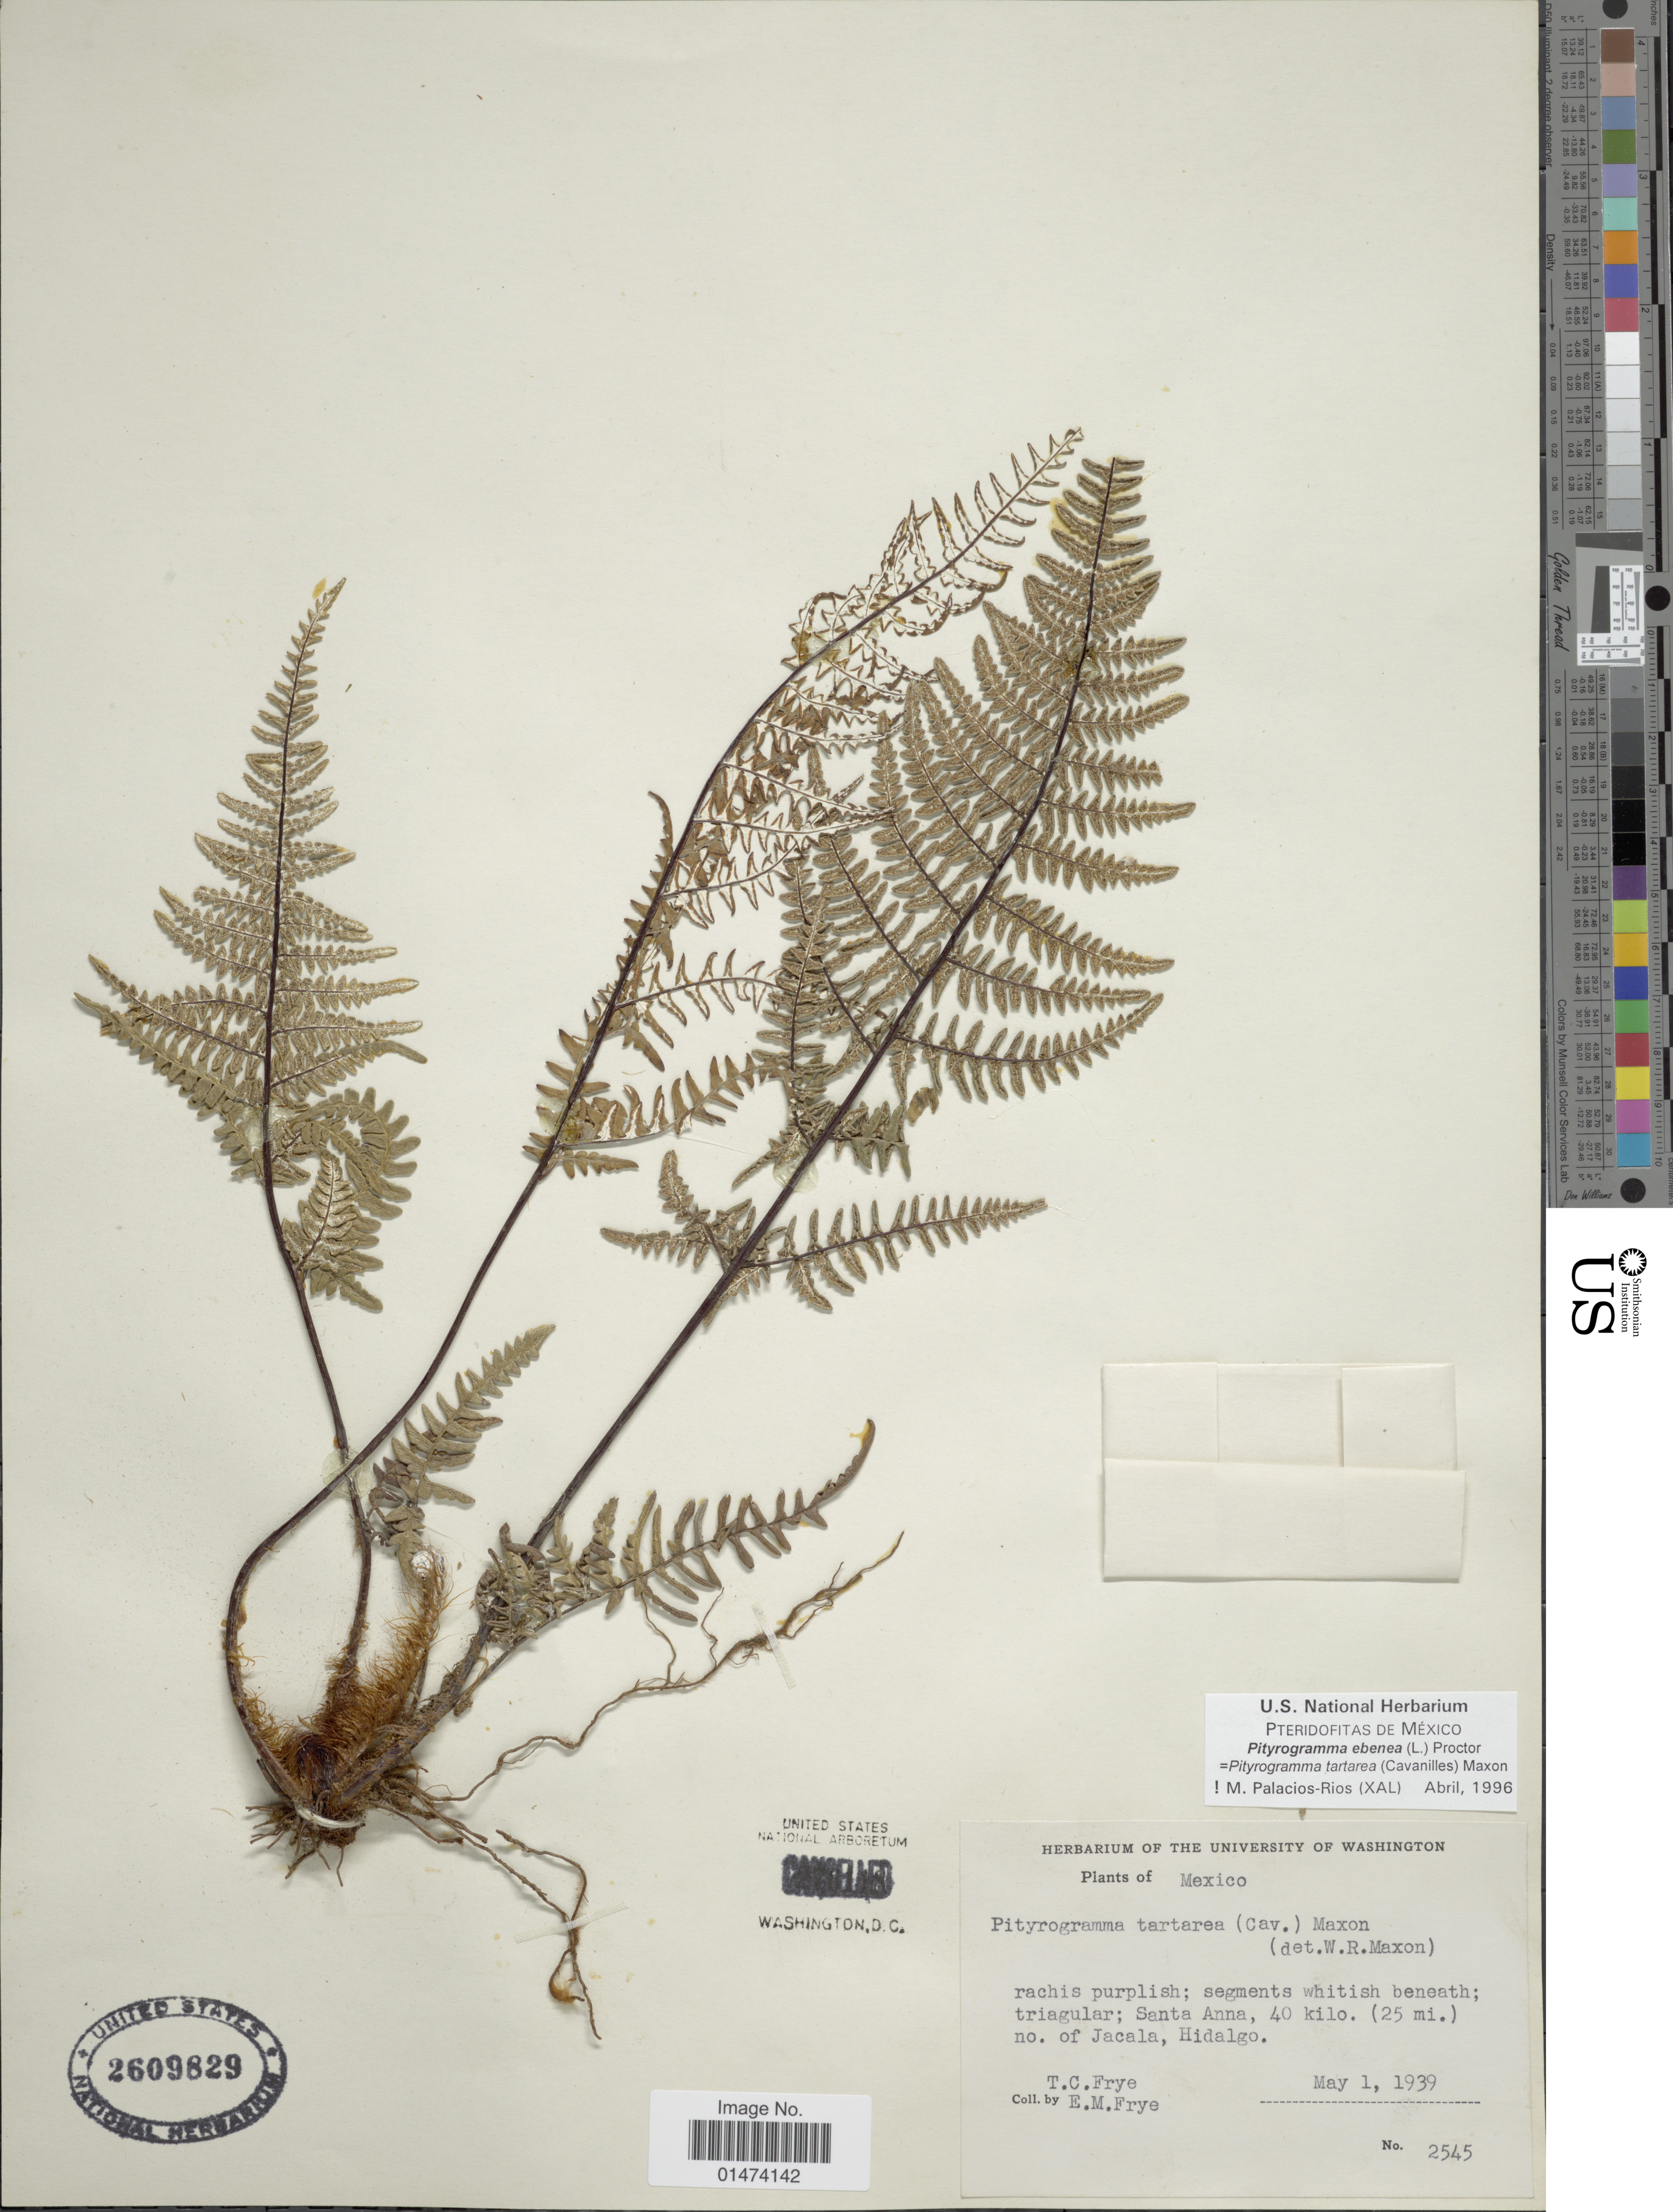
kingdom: Plantae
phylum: Tracheophyta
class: Polypodiopsida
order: Polypodiales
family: Pteridaceae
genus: Pityrogramma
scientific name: Pityrogramma tartarea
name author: (Cav.) Maxon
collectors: T. C. Frye & E. Frye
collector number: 2545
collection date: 1939-05-01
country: Mexico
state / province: Hidalgo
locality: Rachis purplish; segments whitish beneath; triagular; Santa Anna, 40 kilo. (25 mi.) no. of Jacala, hidalgo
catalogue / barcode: US 2609829